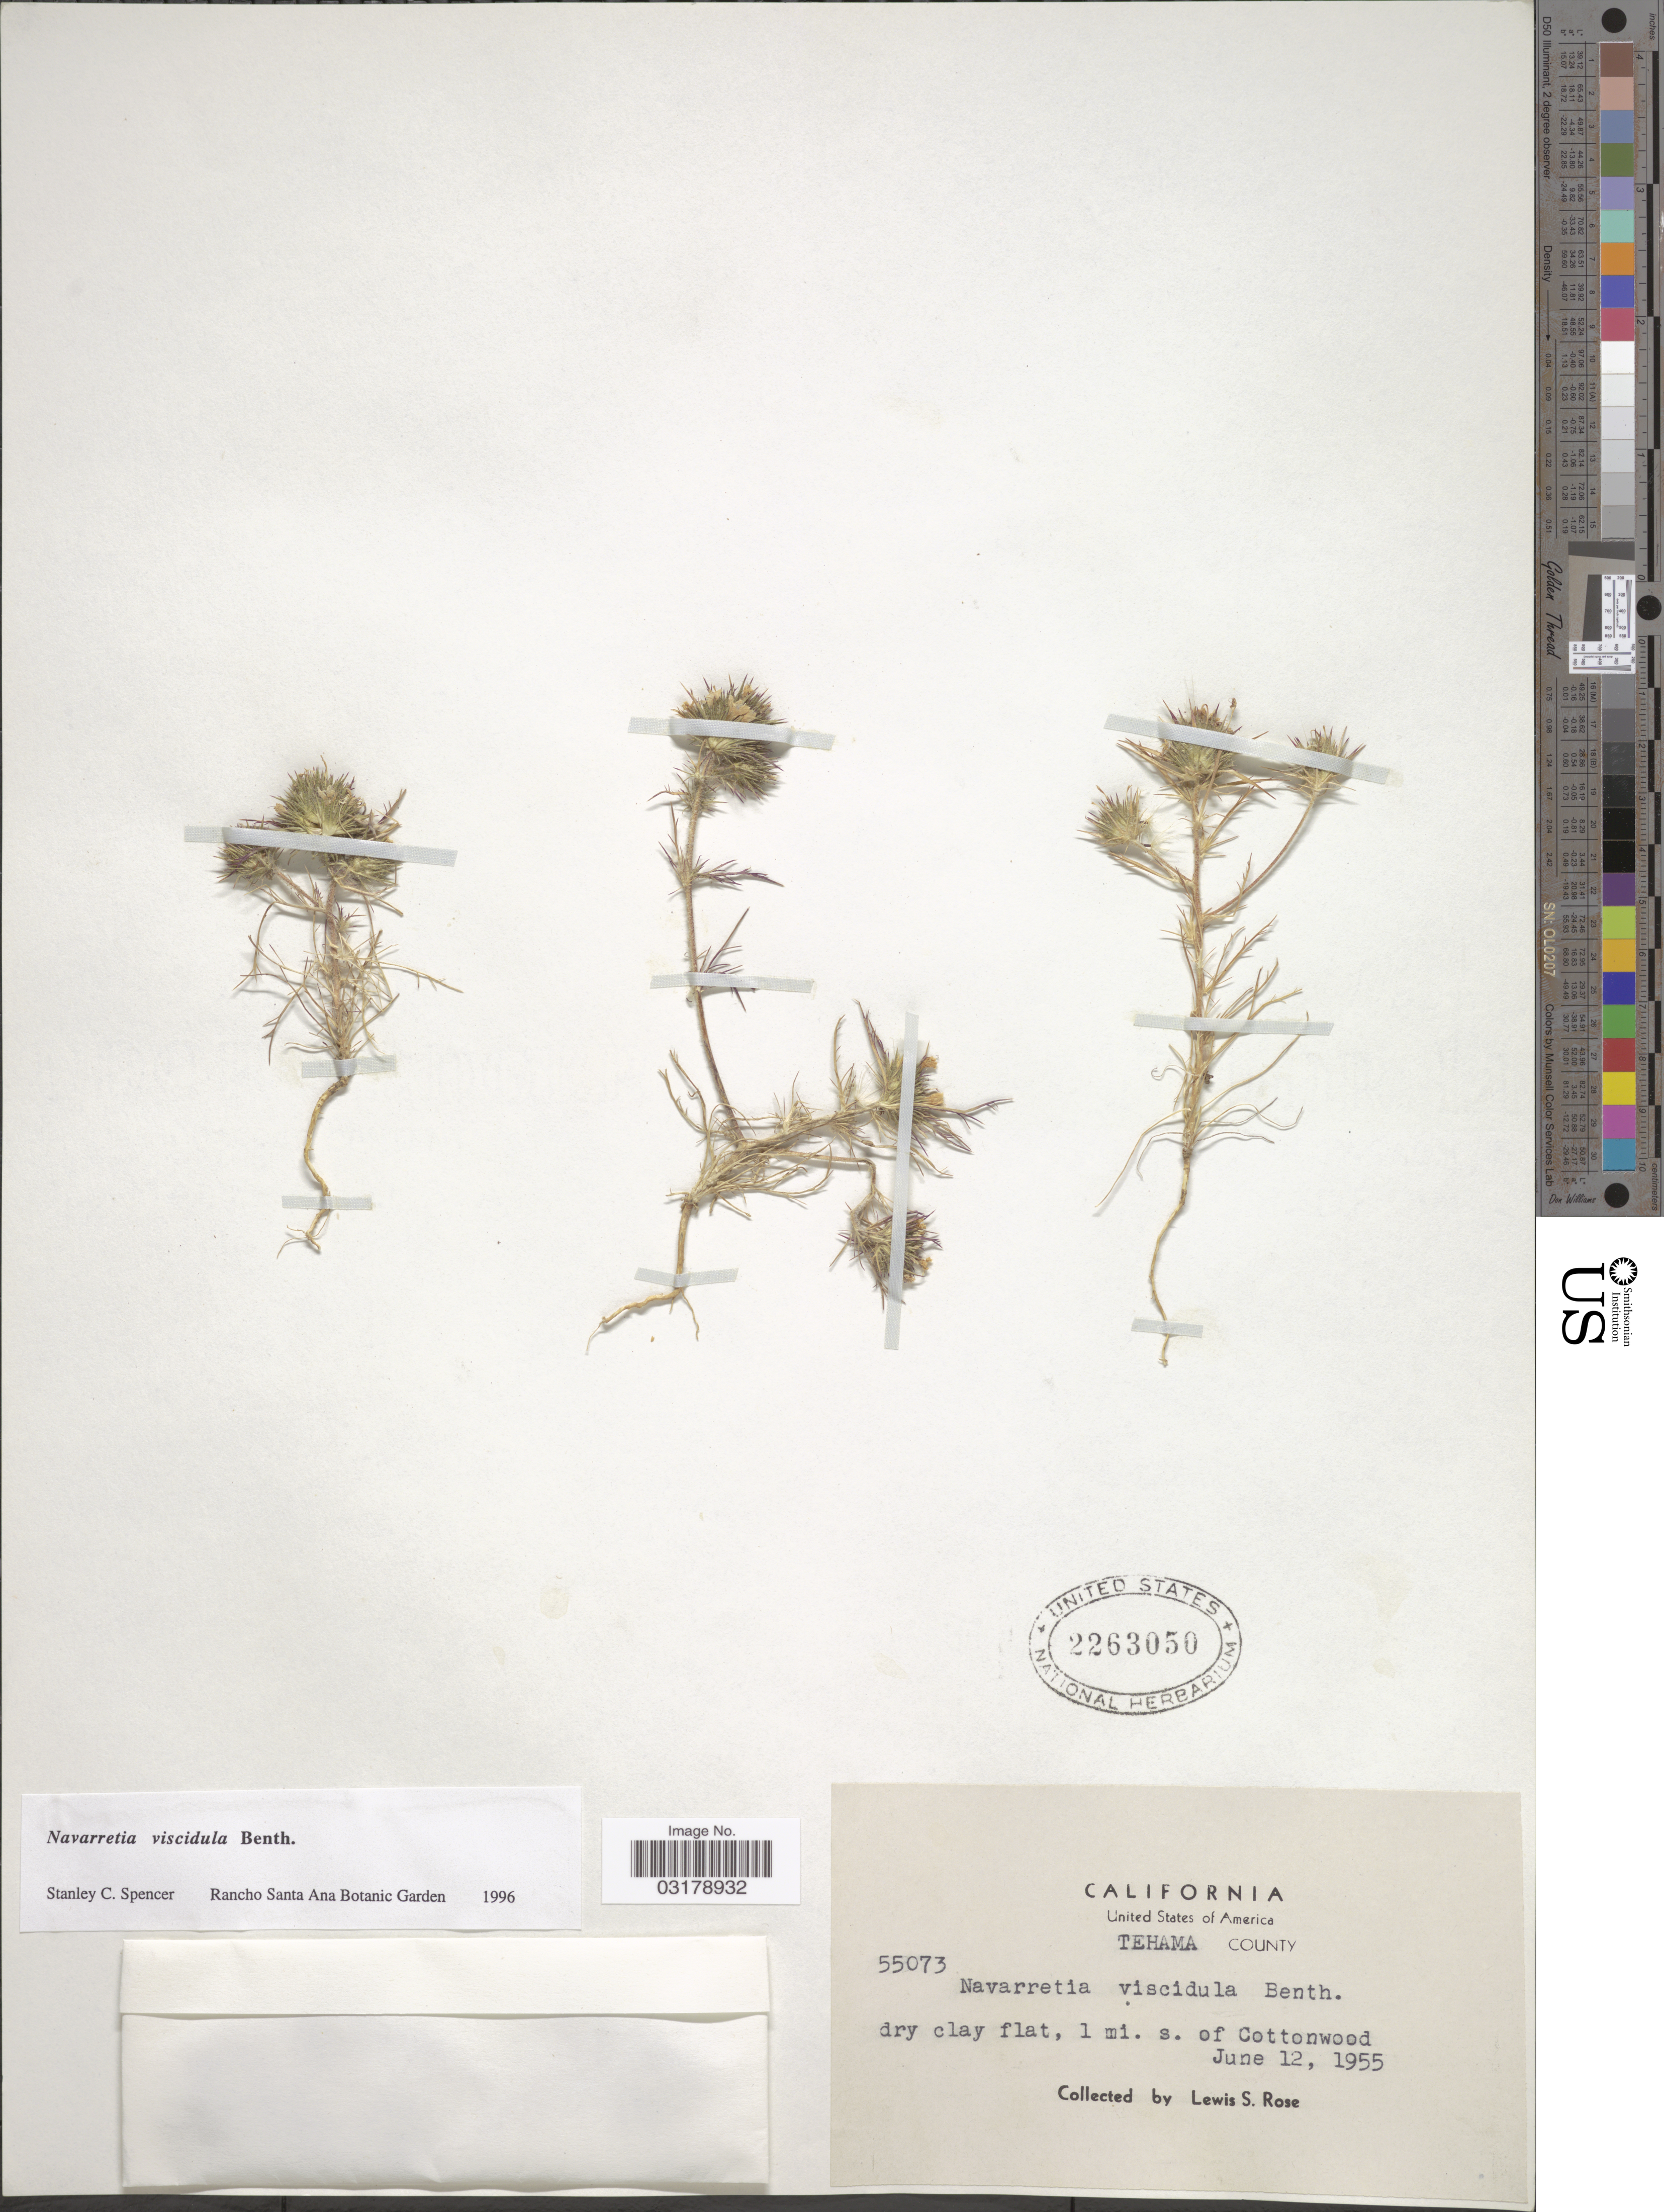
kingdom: Plantae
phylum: Tracheophyta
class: Magnoliopsida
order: Ericales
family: Polemoniaceae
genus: Navarretia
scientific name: Navarretia viscidula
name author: Benth.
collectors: L. S. Rose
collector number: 55073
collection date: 1955-06-12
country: United States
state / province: California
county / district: Tehama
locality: Tehama County. 1 mi. s. of Cottonwood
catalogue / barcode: US 2263050